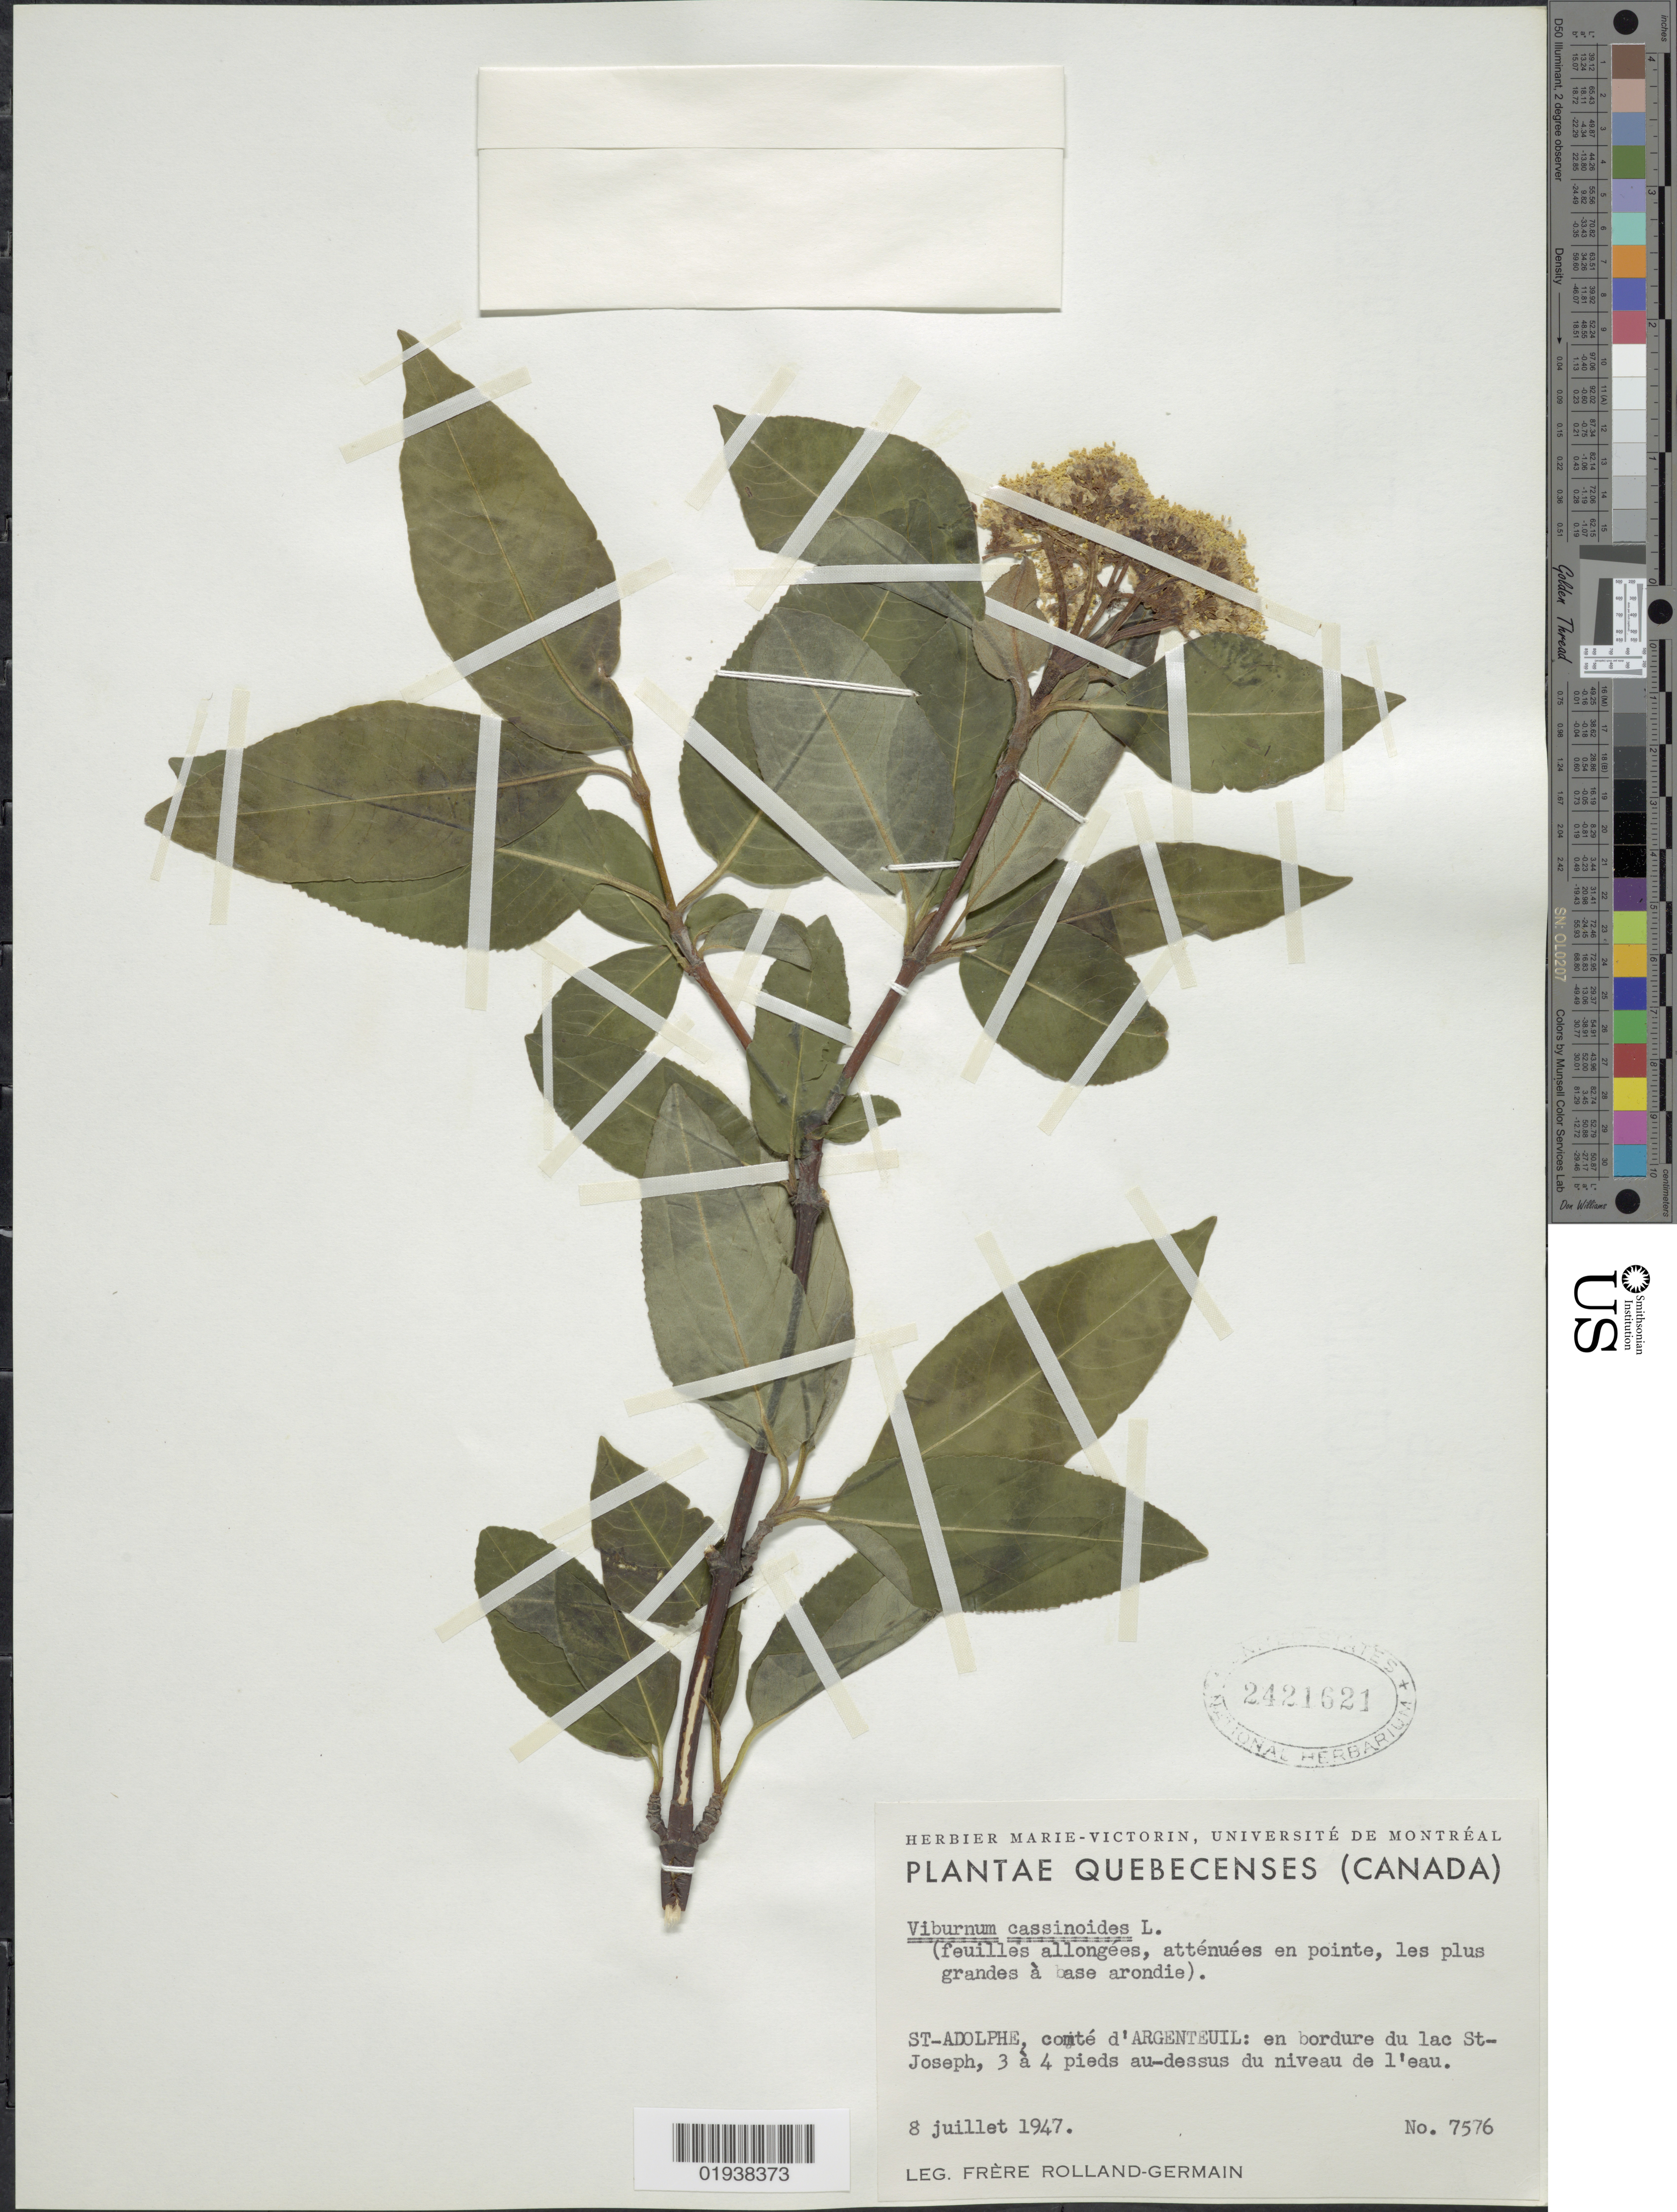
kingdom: Plantae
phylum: Tracheophyta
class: Magnoliopsida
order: Dipsacales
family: Viburnaceae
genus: Viburnum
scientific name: Viburnum cassinoides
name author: L.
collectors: Rolland-Germain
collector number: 7576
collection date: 1947-07-08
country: Canada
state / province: Quebec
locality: Quebecenses. St-Adolphe, comté d'Argenteuil: en bordure du lac St-Joseph, 3 à 4 pieds au-dessus du niveau de l'eau.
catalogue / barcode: US 2421621